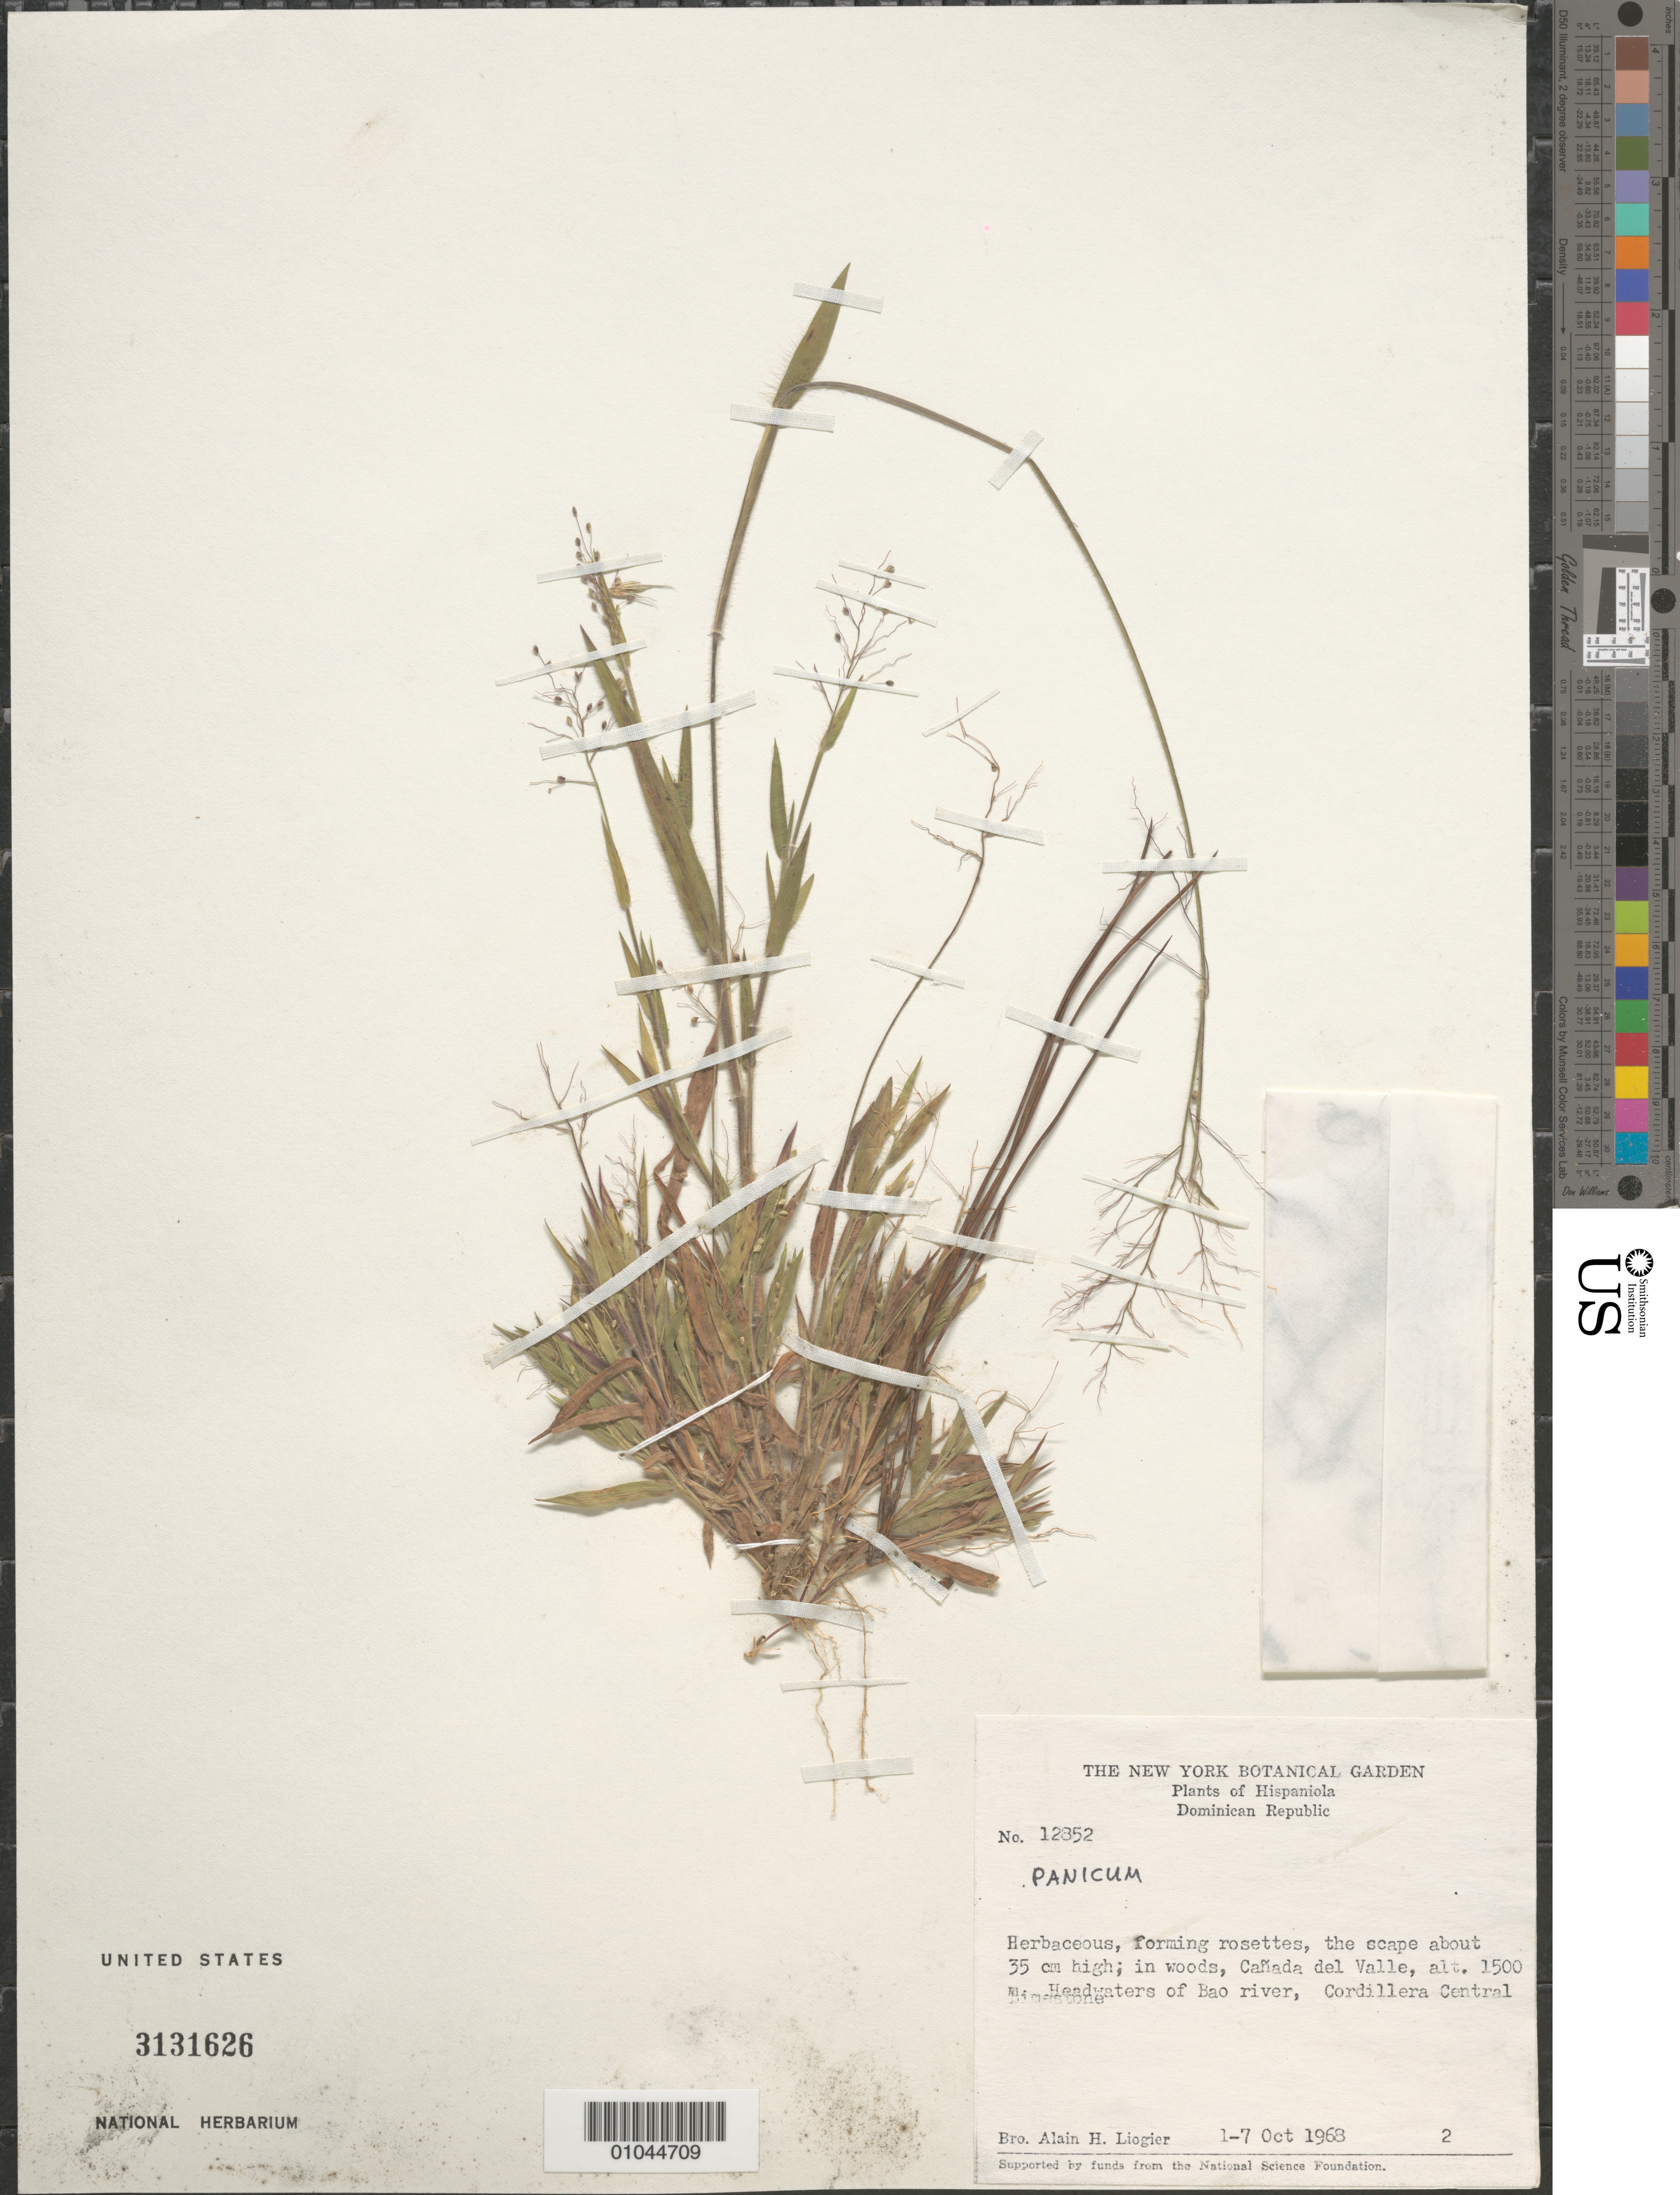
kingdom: Plantae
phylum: Tracheophyta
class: Liliopsida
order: Poales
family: Poaceae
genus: Panicum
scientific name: Panicum sp.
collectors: A. H. Liogier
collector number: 12852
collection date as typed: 01 Oct 1968 to 07 Oct 1968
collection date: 1968-10-01/1968-10-07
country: Dominican Republic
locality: Canada del Valle, headwaters of Bao River, Cordillera Central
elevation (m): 1500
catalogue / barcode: US 3131626